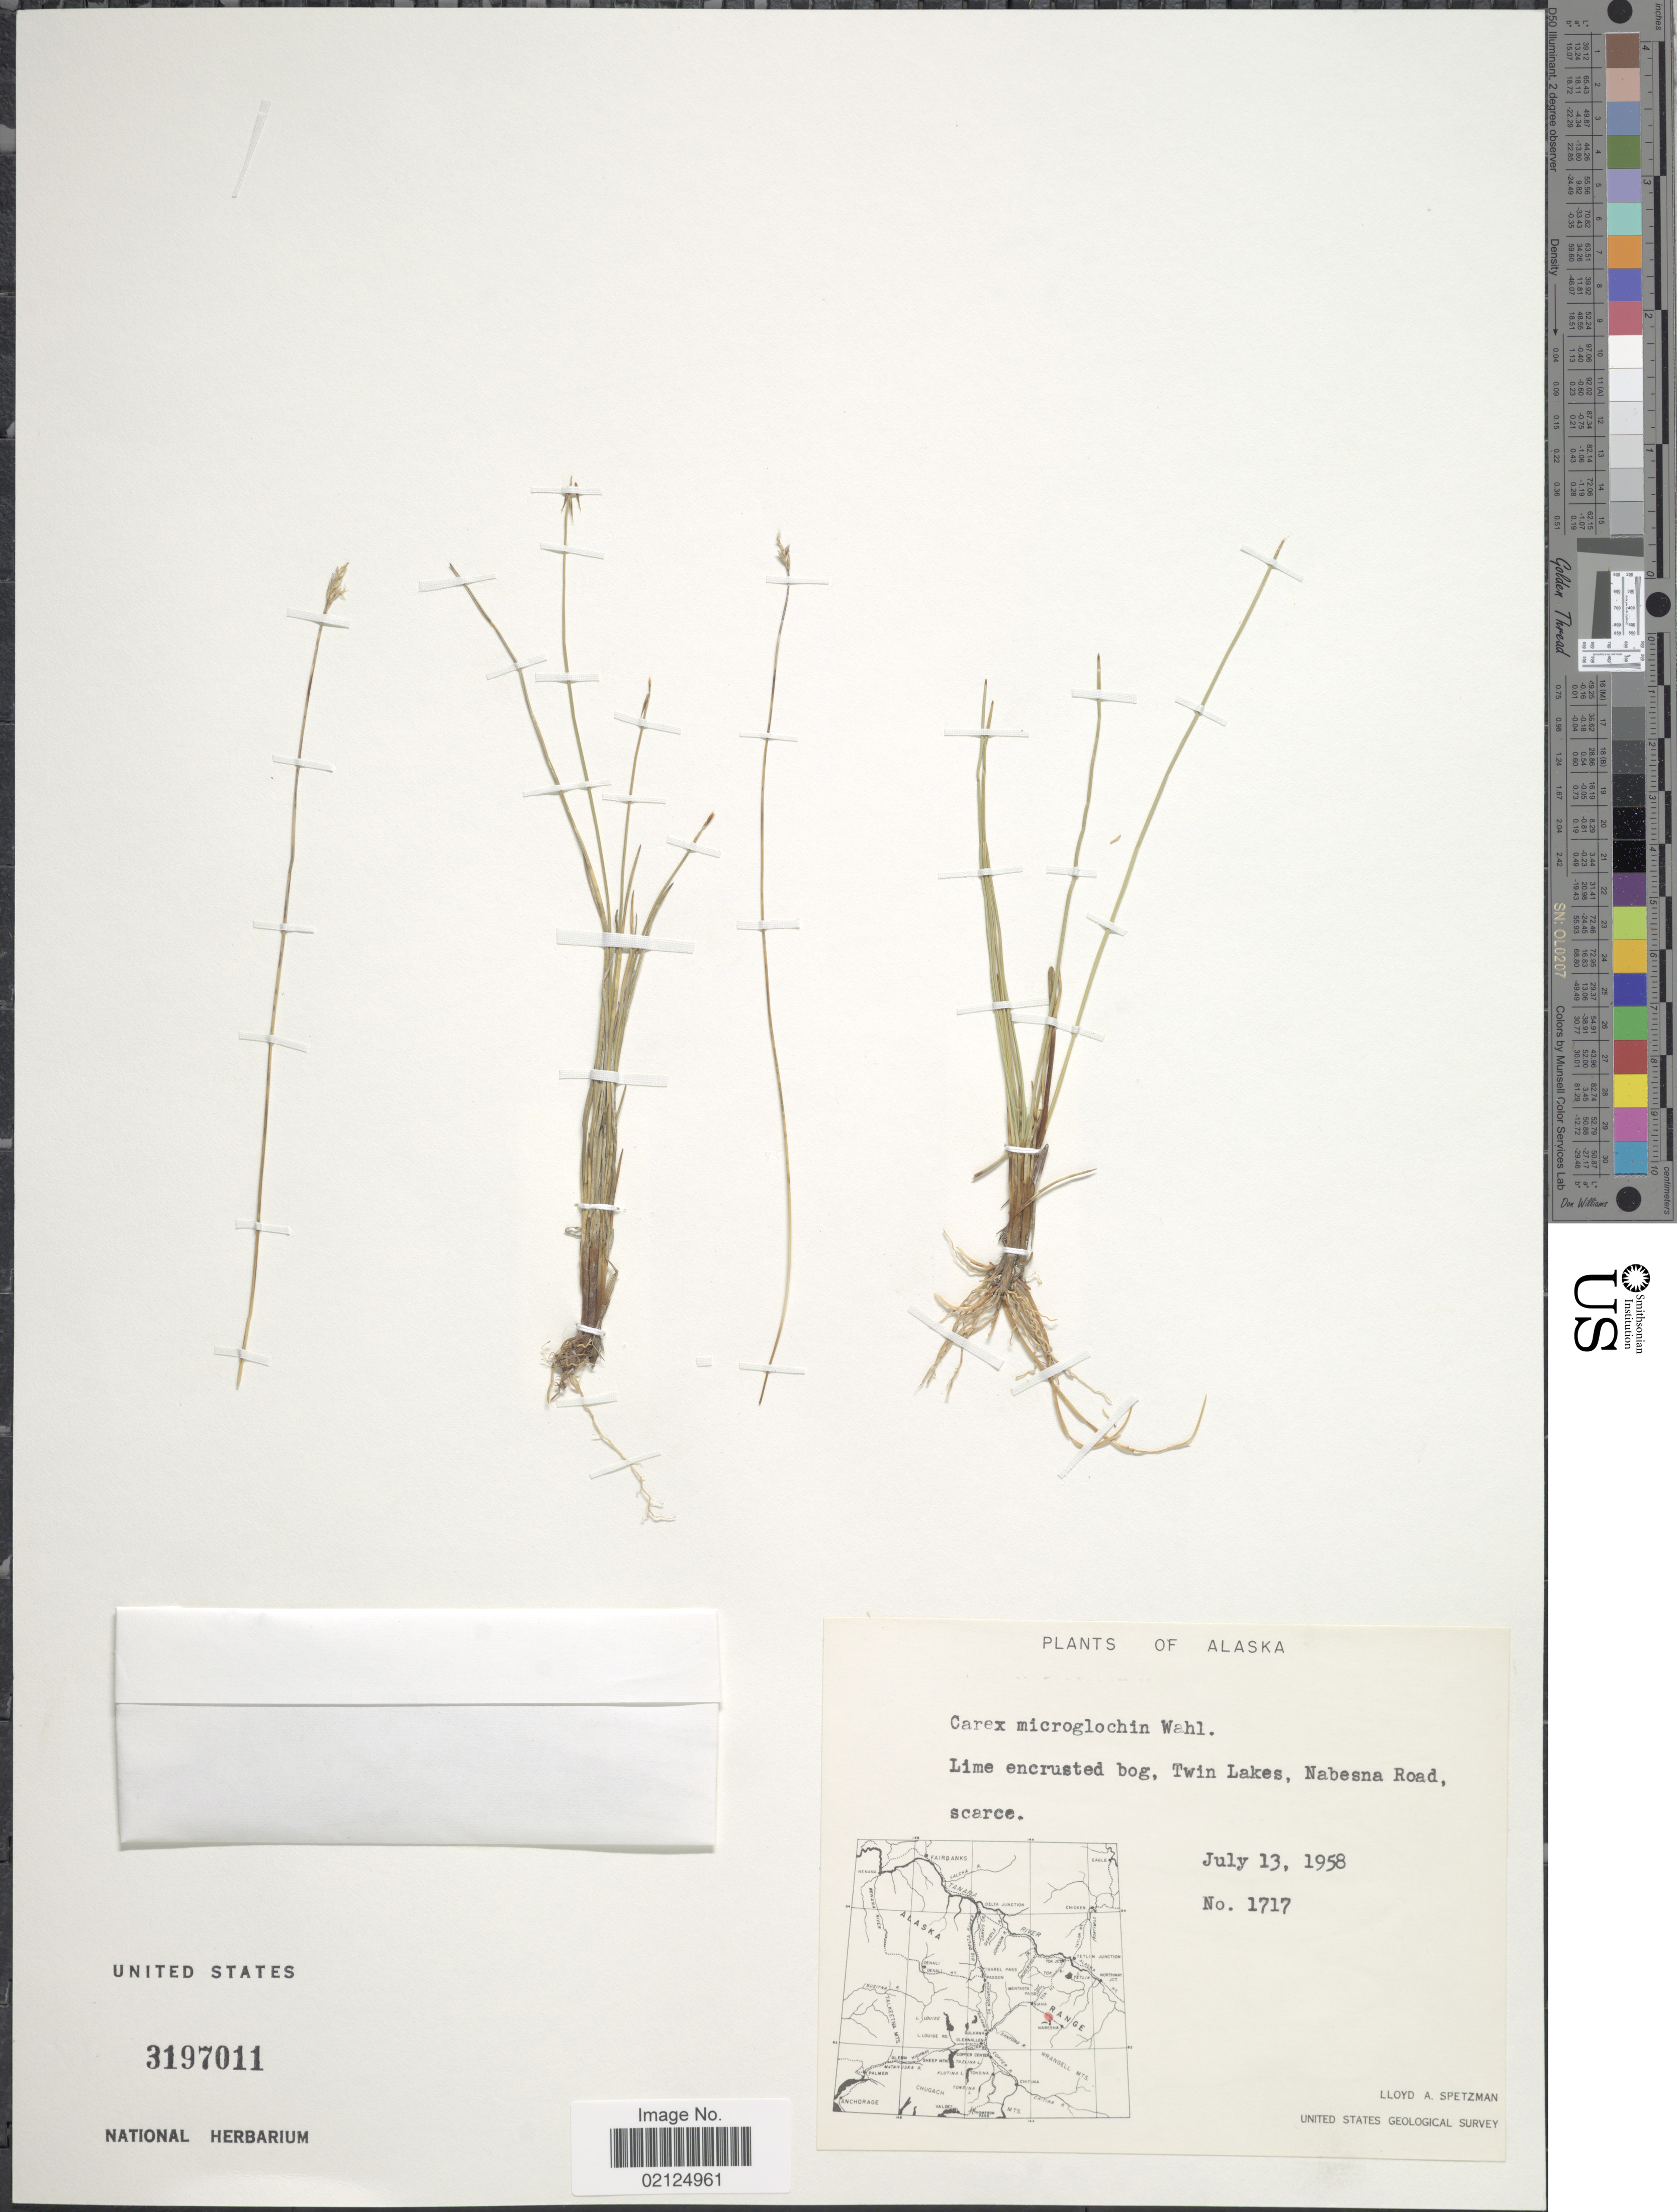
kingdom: Plantae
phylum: Tracheophyta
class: Liliopsida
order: Poales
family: Cyperaceae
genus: Carex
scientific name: Carex microglochin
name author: Wahlenb.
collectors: L. Spetzman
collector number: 1717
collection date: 1958-07-23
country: United States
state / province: Alaska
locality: Twin Lakes, Nabesna Road, scarce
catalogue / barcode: US 3197011